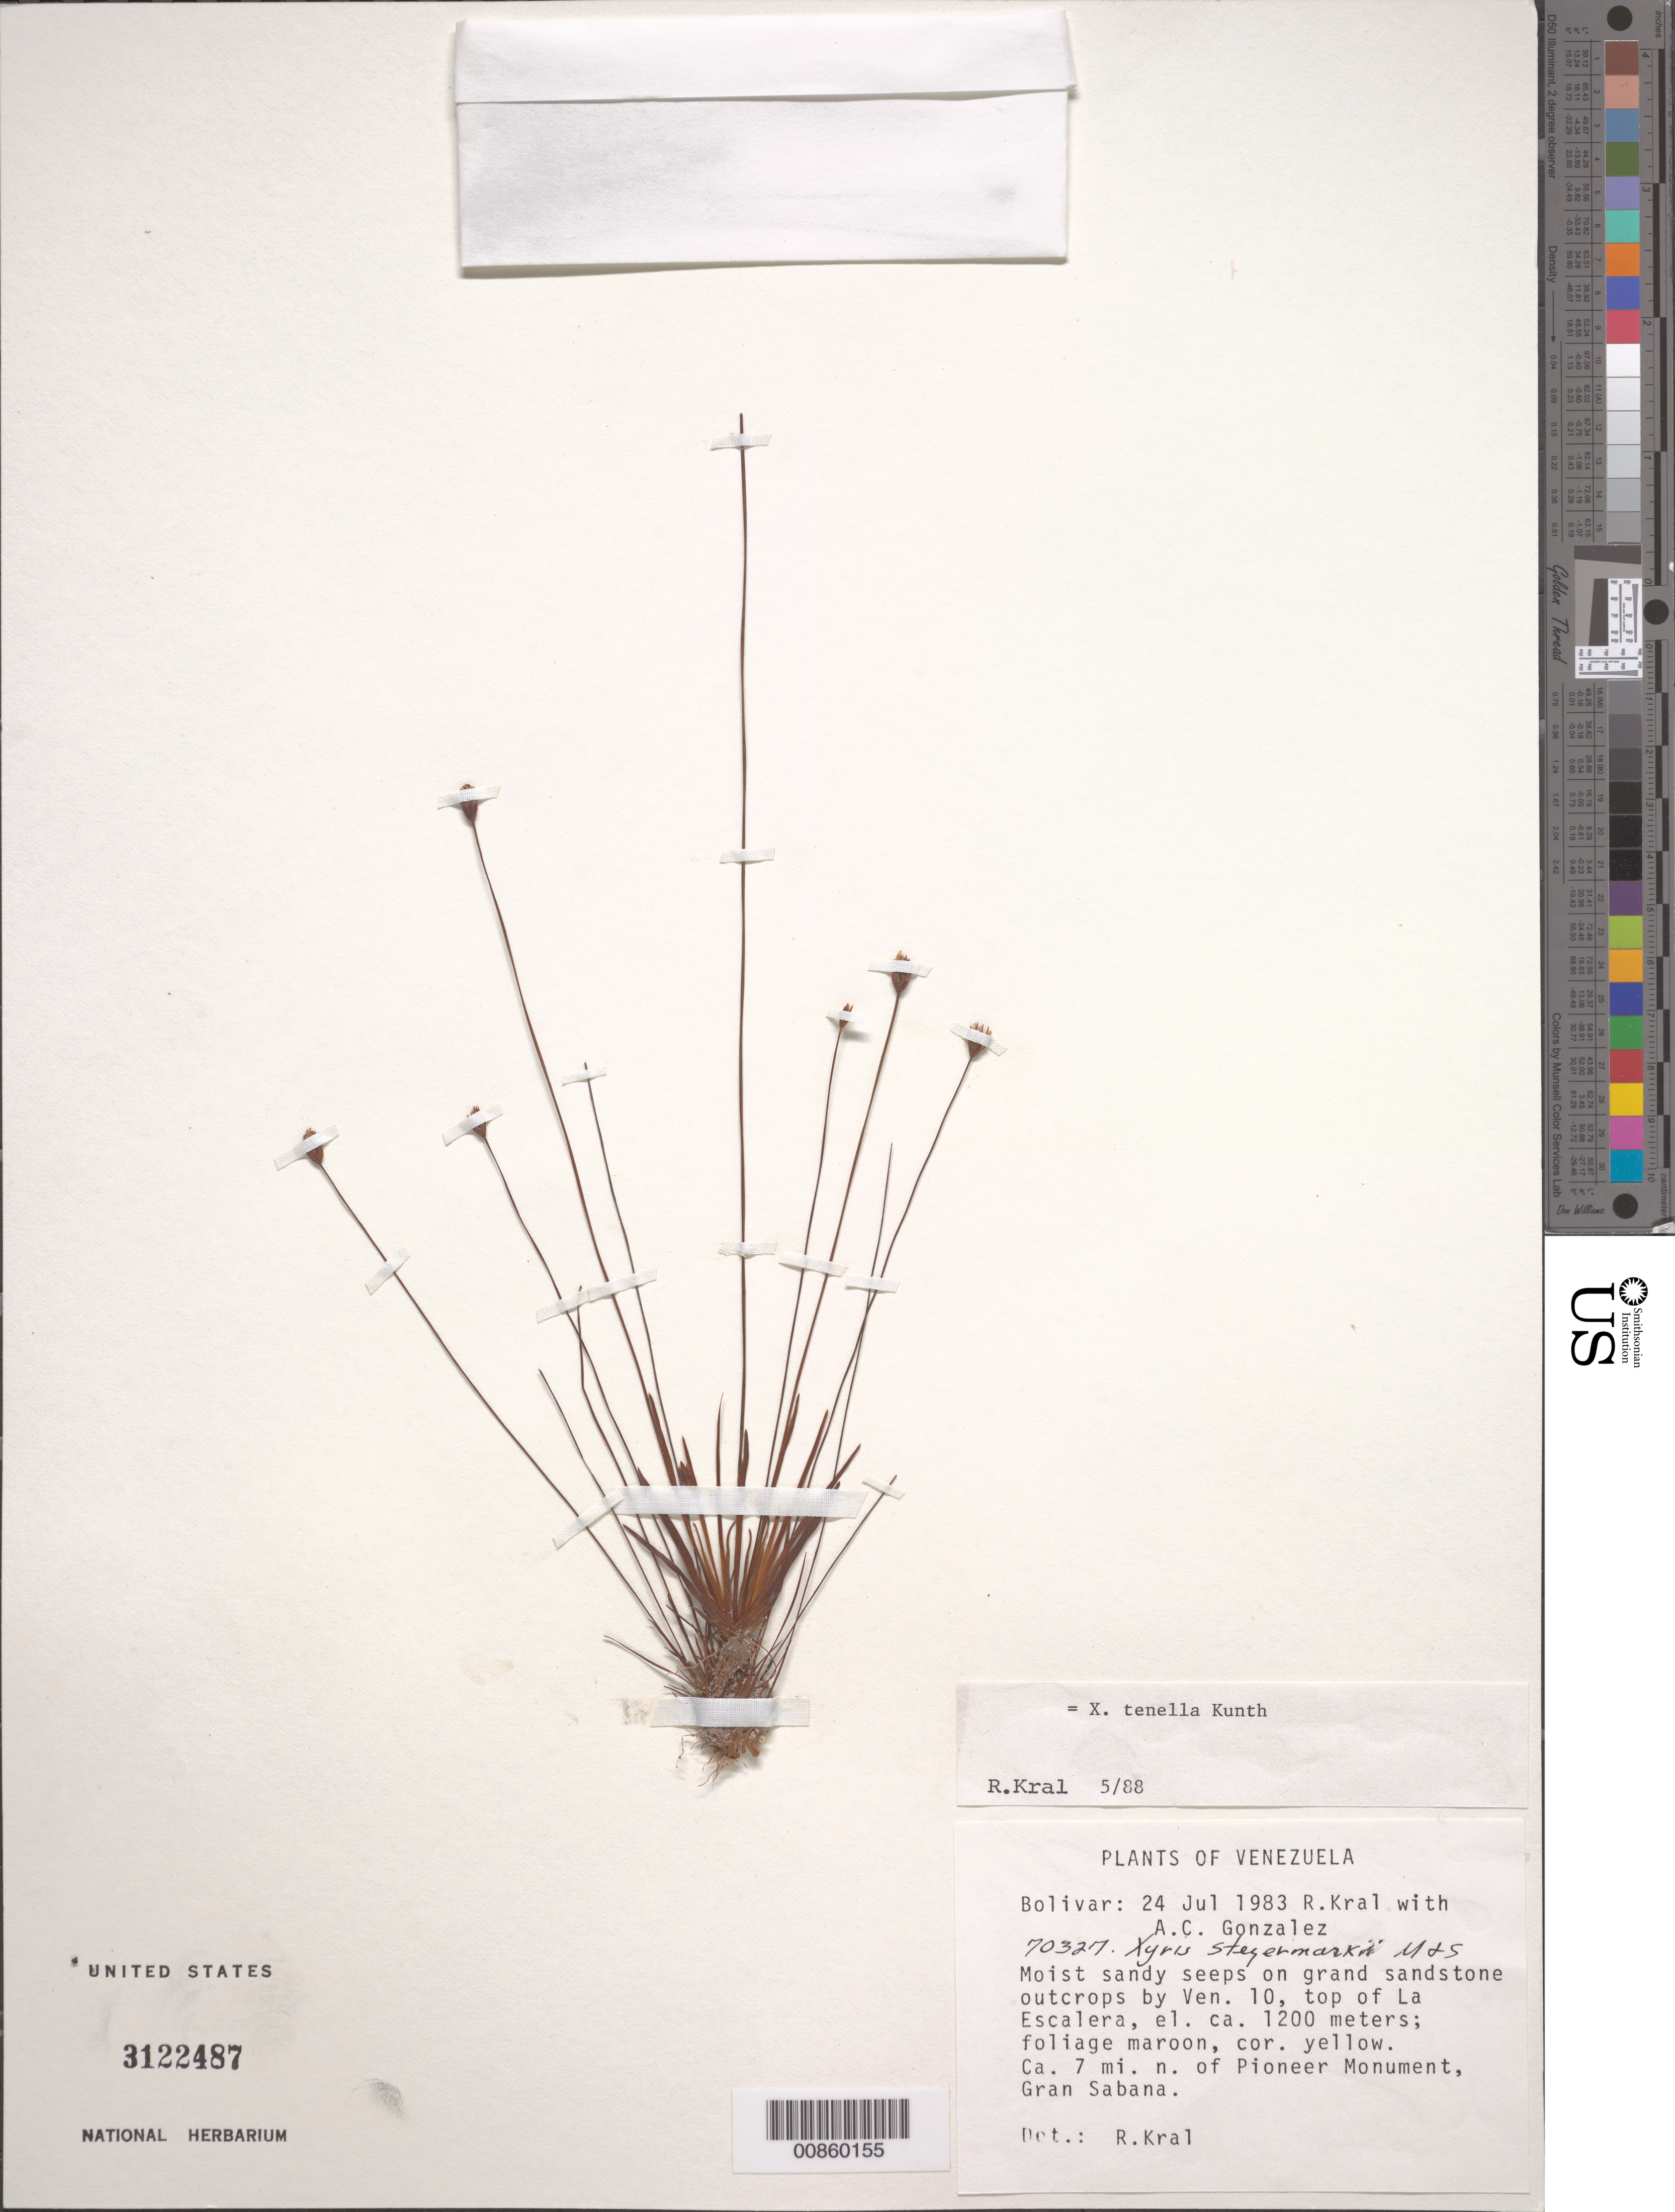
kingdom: Plantae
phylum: Tracheophyta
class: Liliopsida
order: Poales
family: Xyridaceae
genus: Xyris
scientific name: Xyris tenella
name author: Kunth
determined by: Kral, Robert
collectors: R. Kral & A. C. González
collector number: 70327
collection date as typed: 24-Jul-83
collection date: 1983-07-24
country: Venezuela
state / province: Bolívar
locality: Gran Sabana, La Escalera, summit, Ven. 10, ca. 7 km N of Pioneer's Monument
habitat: Moist sandy seeps on grand sandstone outcrops .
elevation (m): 1200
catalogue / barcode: US 3122487